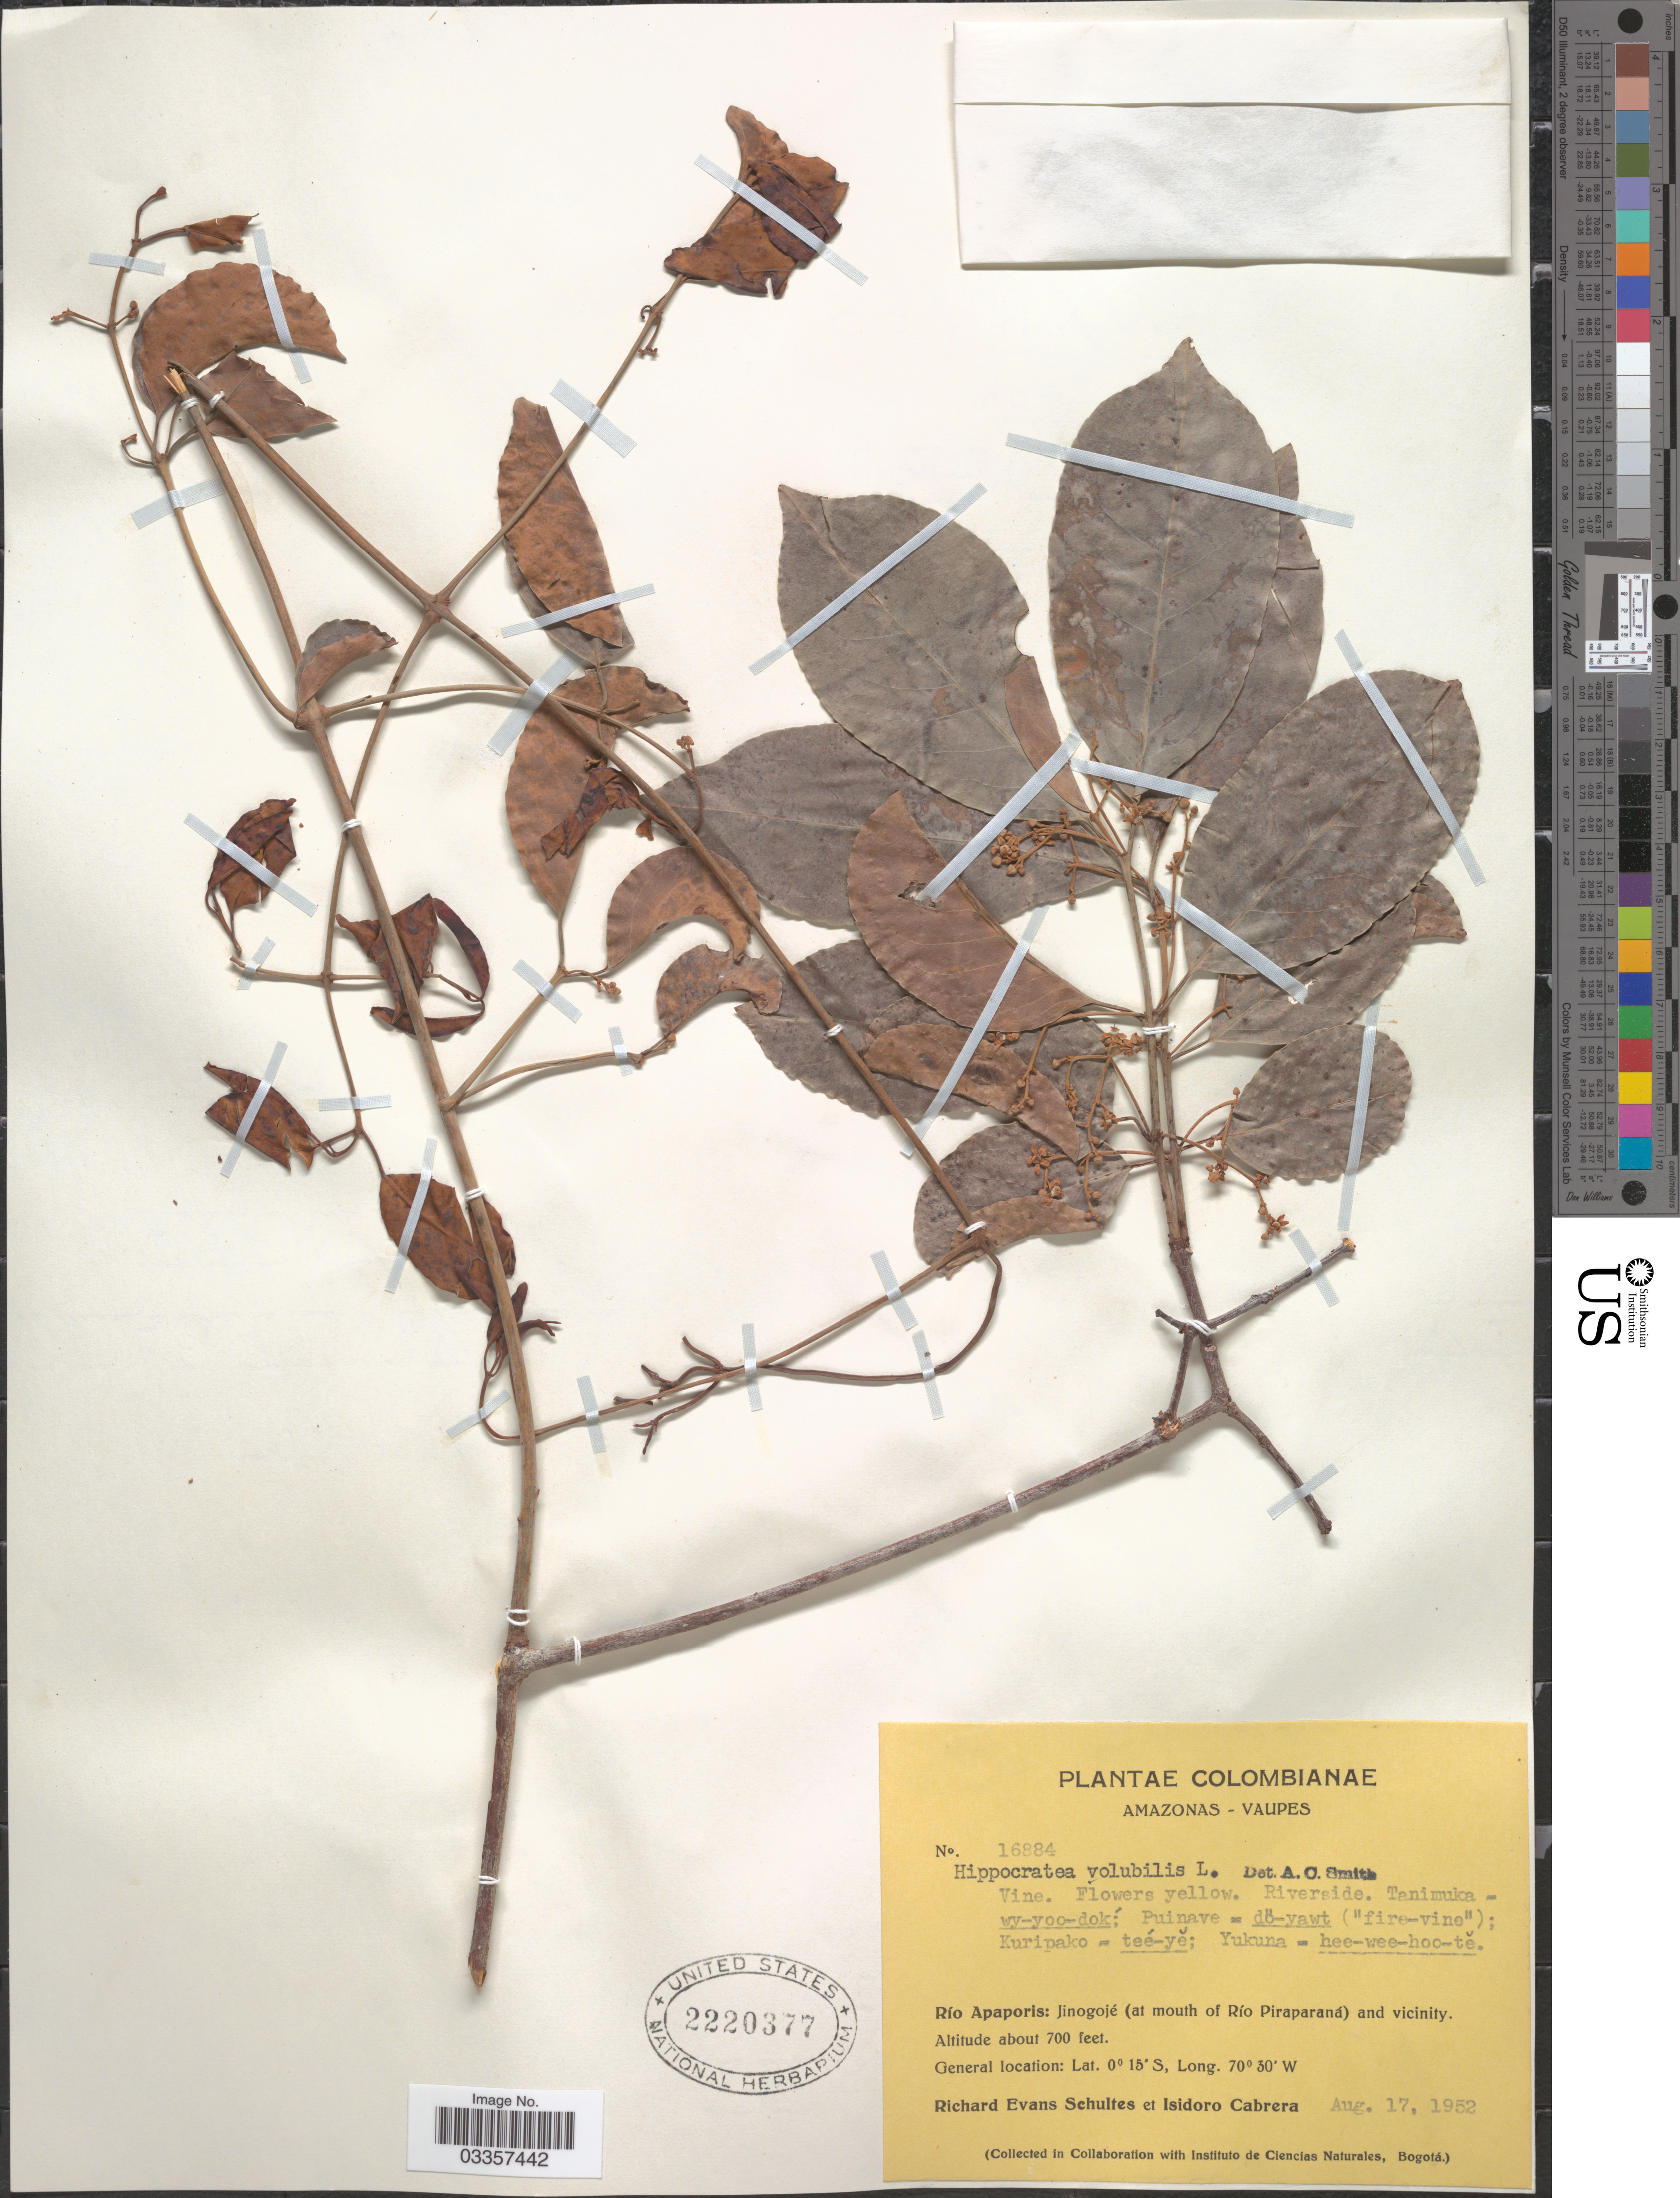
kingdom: Plantae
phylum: Tracheophyta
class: Magnoliopsida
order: Celastrales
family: Celastraceae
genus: Hippocratea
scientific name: Hippocratea volubilis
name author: L.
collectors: R. E. Schultes & I. Cabrera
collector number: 16884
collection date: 1952-08-17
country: Colombia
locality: Amazonas - Vaupes. Río Apaporis: Jinogojé (at mouth of Río Piraparaná) and vicinity.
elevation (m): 213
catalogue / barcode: US 2220377